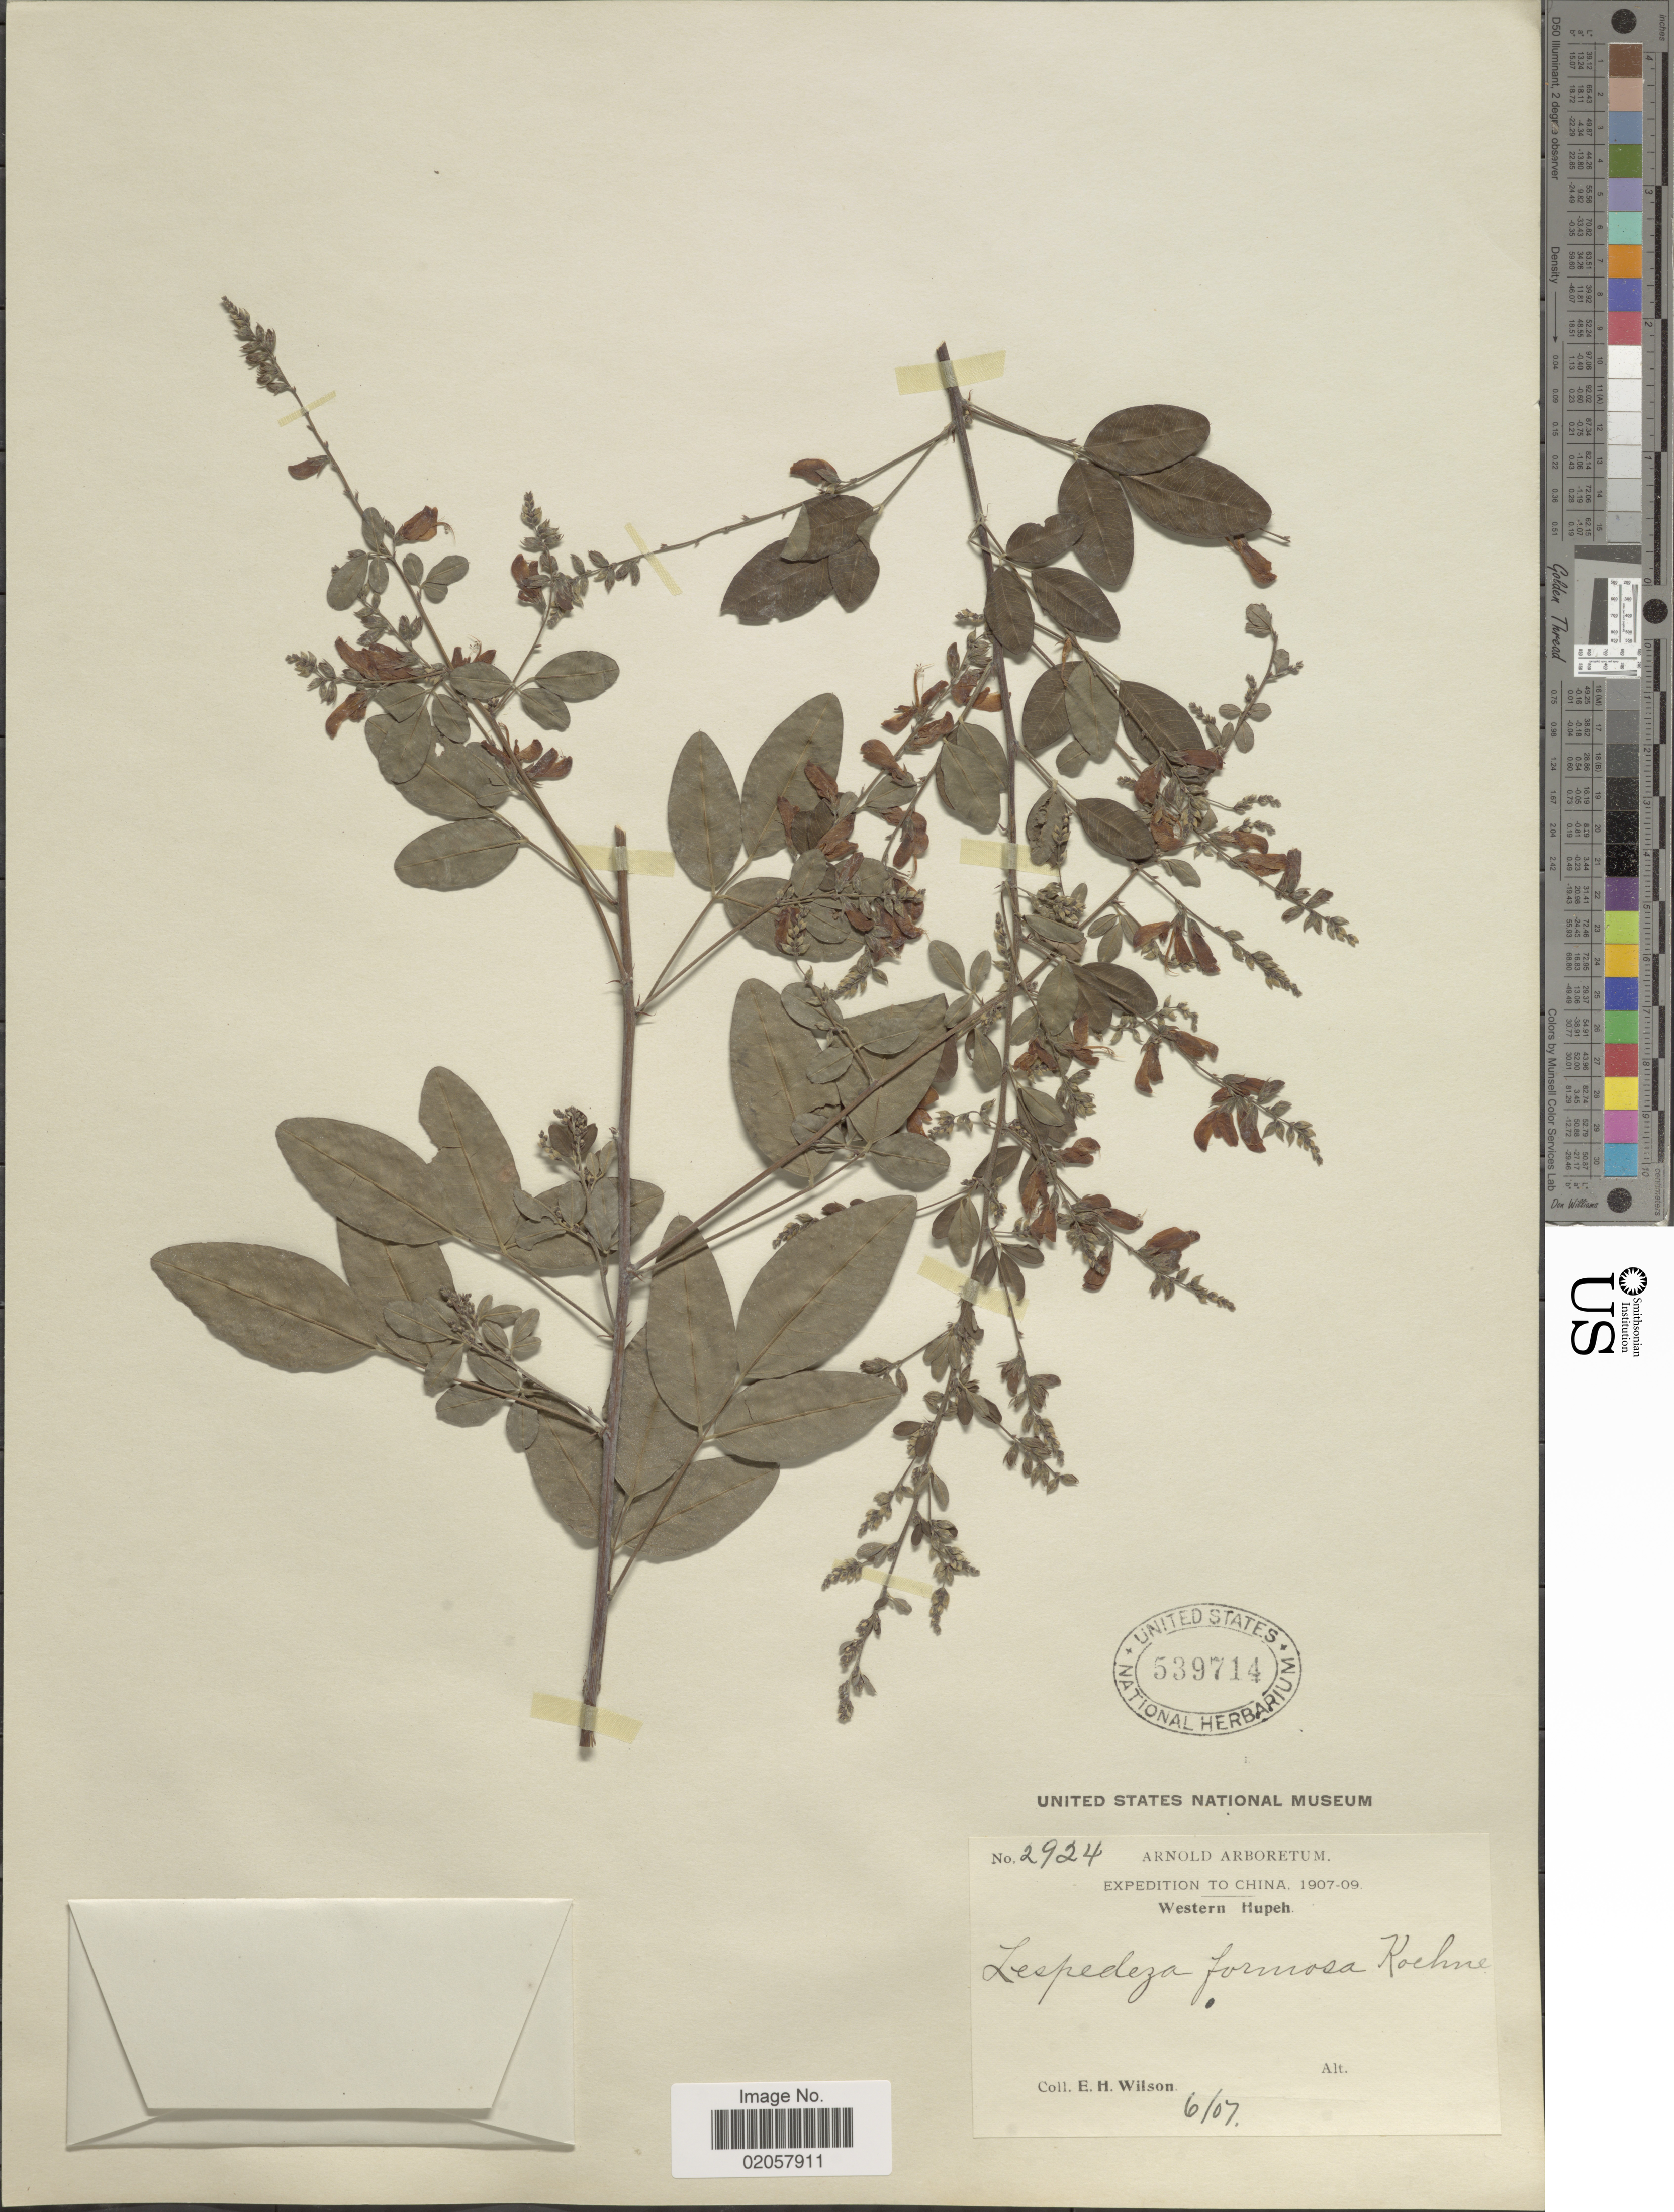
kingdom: Plantae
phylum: Tracheophyta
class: Magnoliopsida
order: Fabales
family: Fabaceae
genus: Lespedeza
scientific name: Lespedeza formosa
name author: (Vogel) Koehne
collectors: E. Wilson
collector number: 2924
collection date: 1907-06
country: China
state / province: Hubei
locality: Western Hupeh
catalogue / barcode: US 539714